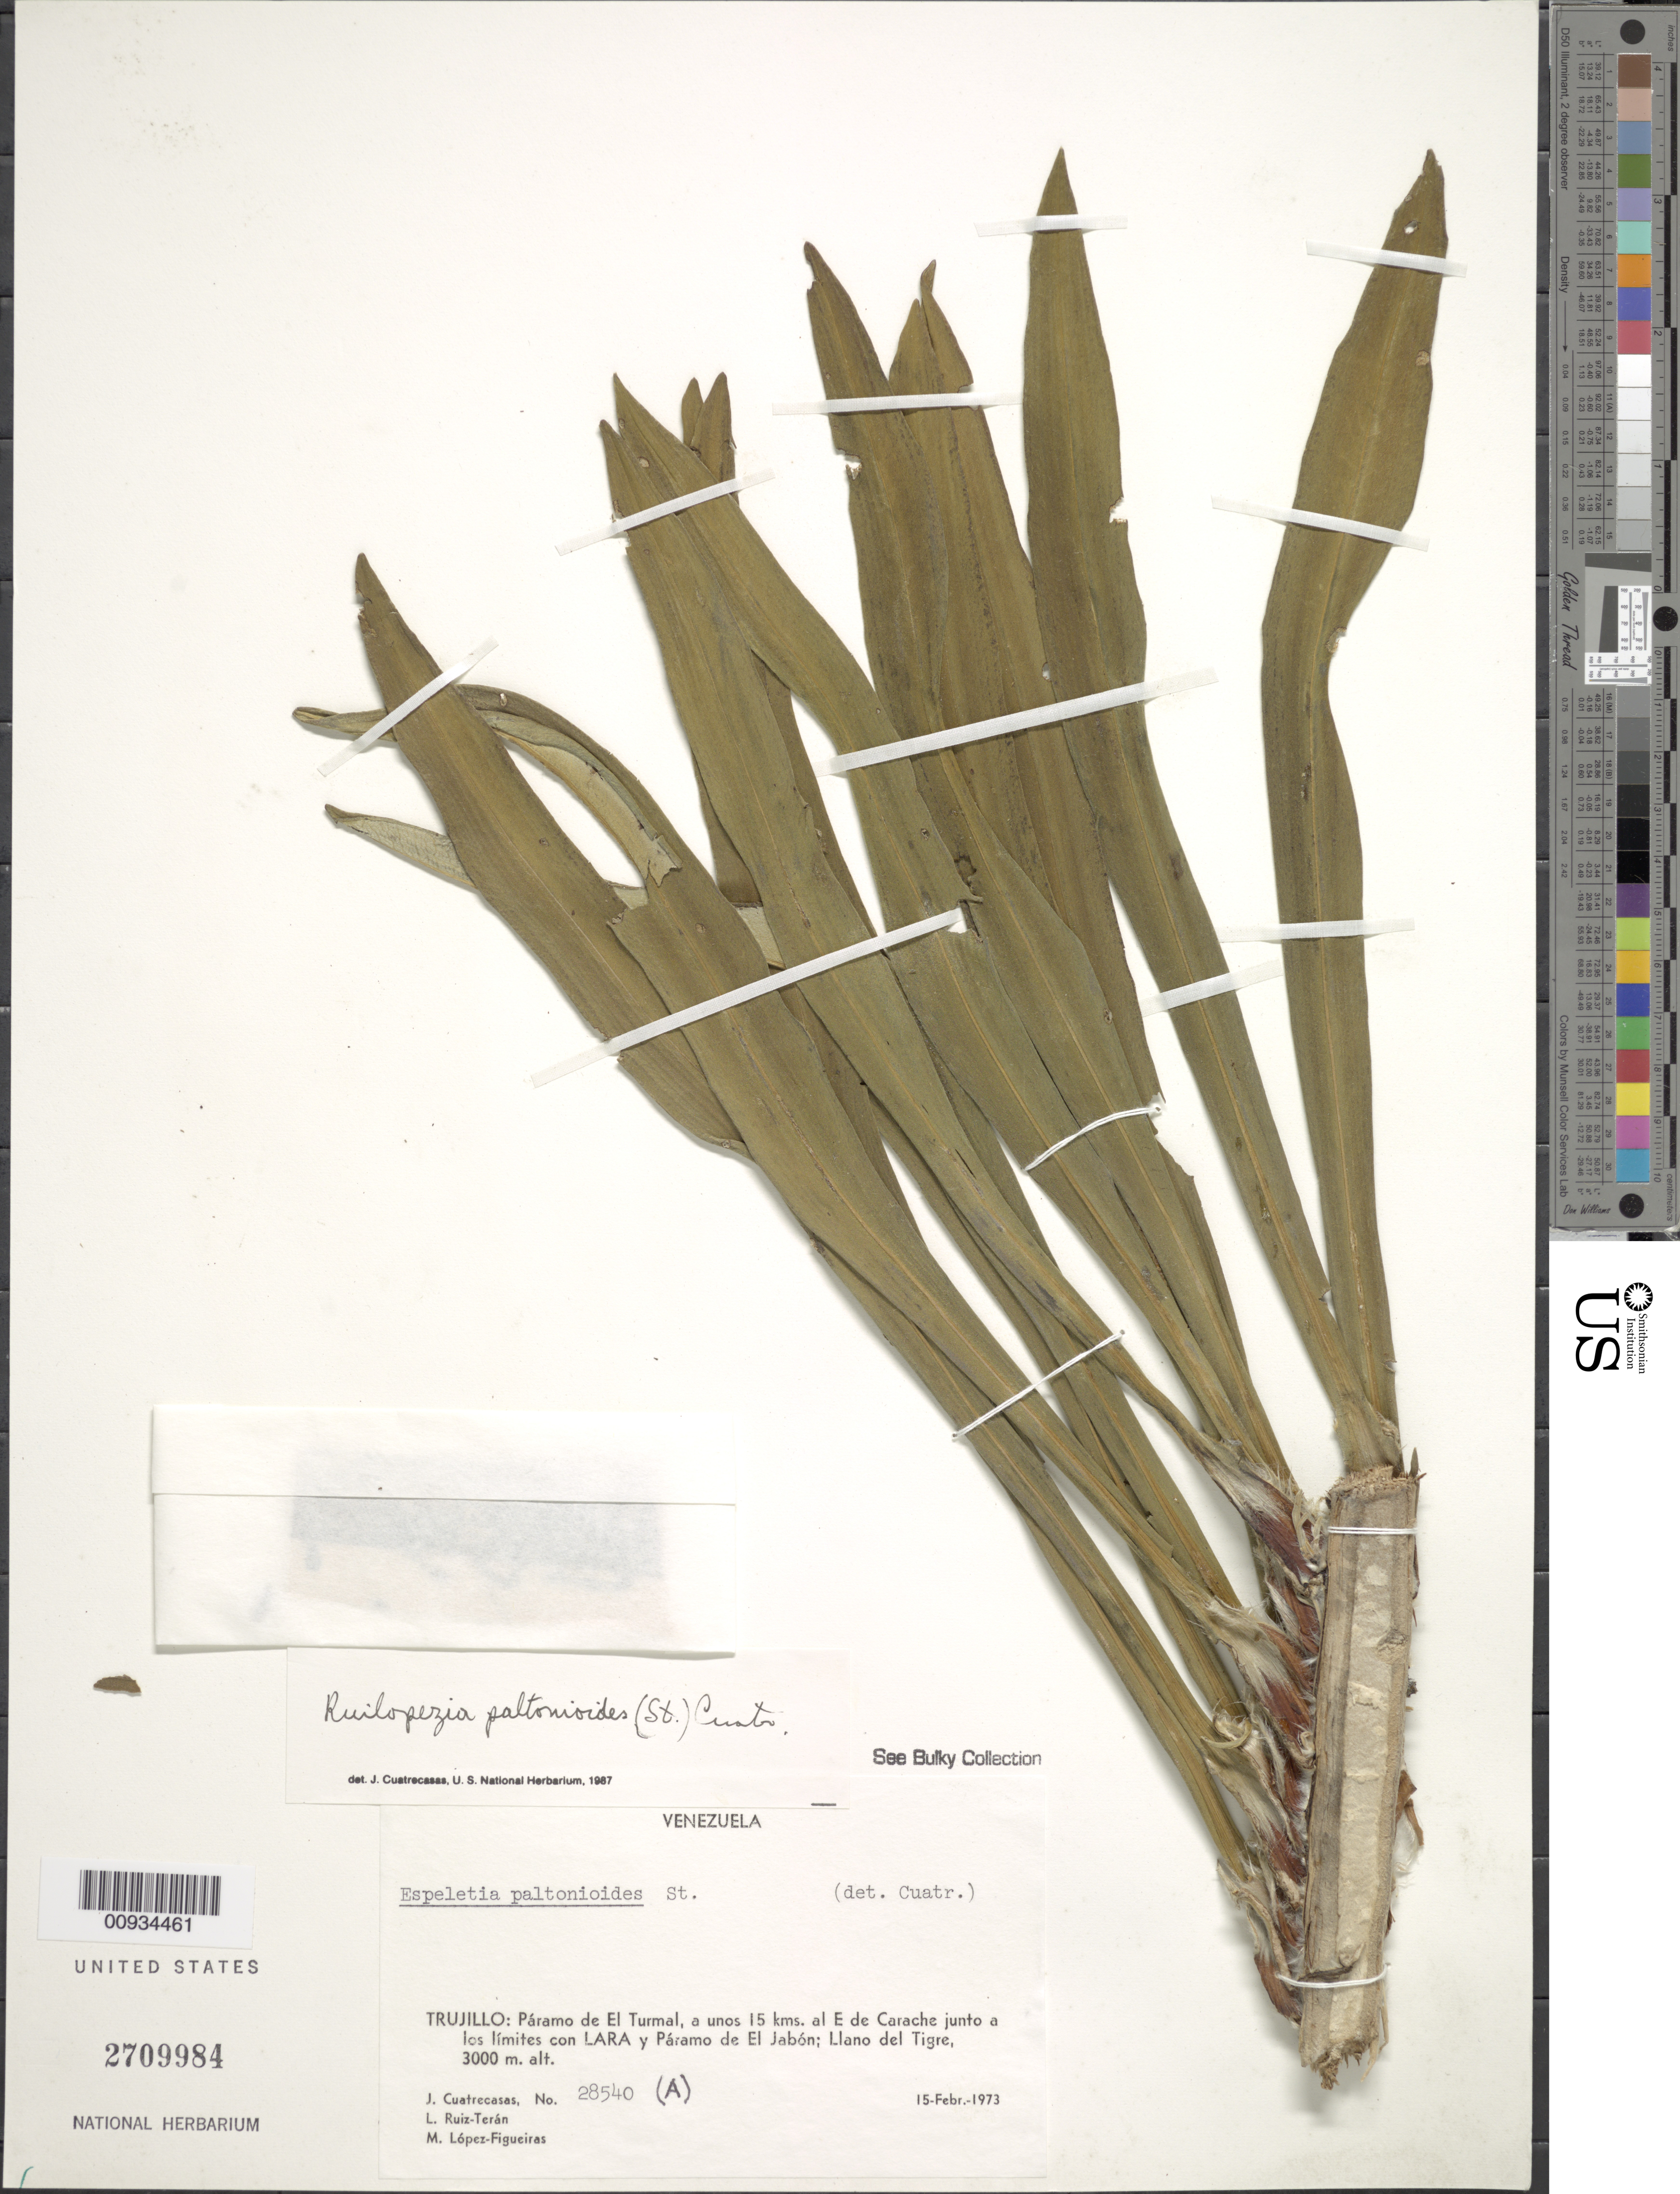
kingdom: Plantae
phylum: Tracheophyta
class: Magnoliopsida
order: Asterales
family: Asteraceae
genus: Ruilopezia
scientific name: Ruilopezia paltonioides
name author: (Standl.) Cuatrec.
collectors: J. Cuatrecasas, L. E. Ruíz-Terán & M. López Figueiras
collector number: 28540A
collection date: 1973-02-15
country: Venezuela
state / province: Trujillo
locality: Paramo de El Turmal, a unos 15 kms al E de Carache junto a los limites con Lara y Paramo de El Jabon, Llano del Tigre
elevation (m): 3000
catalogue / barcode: US 2709984